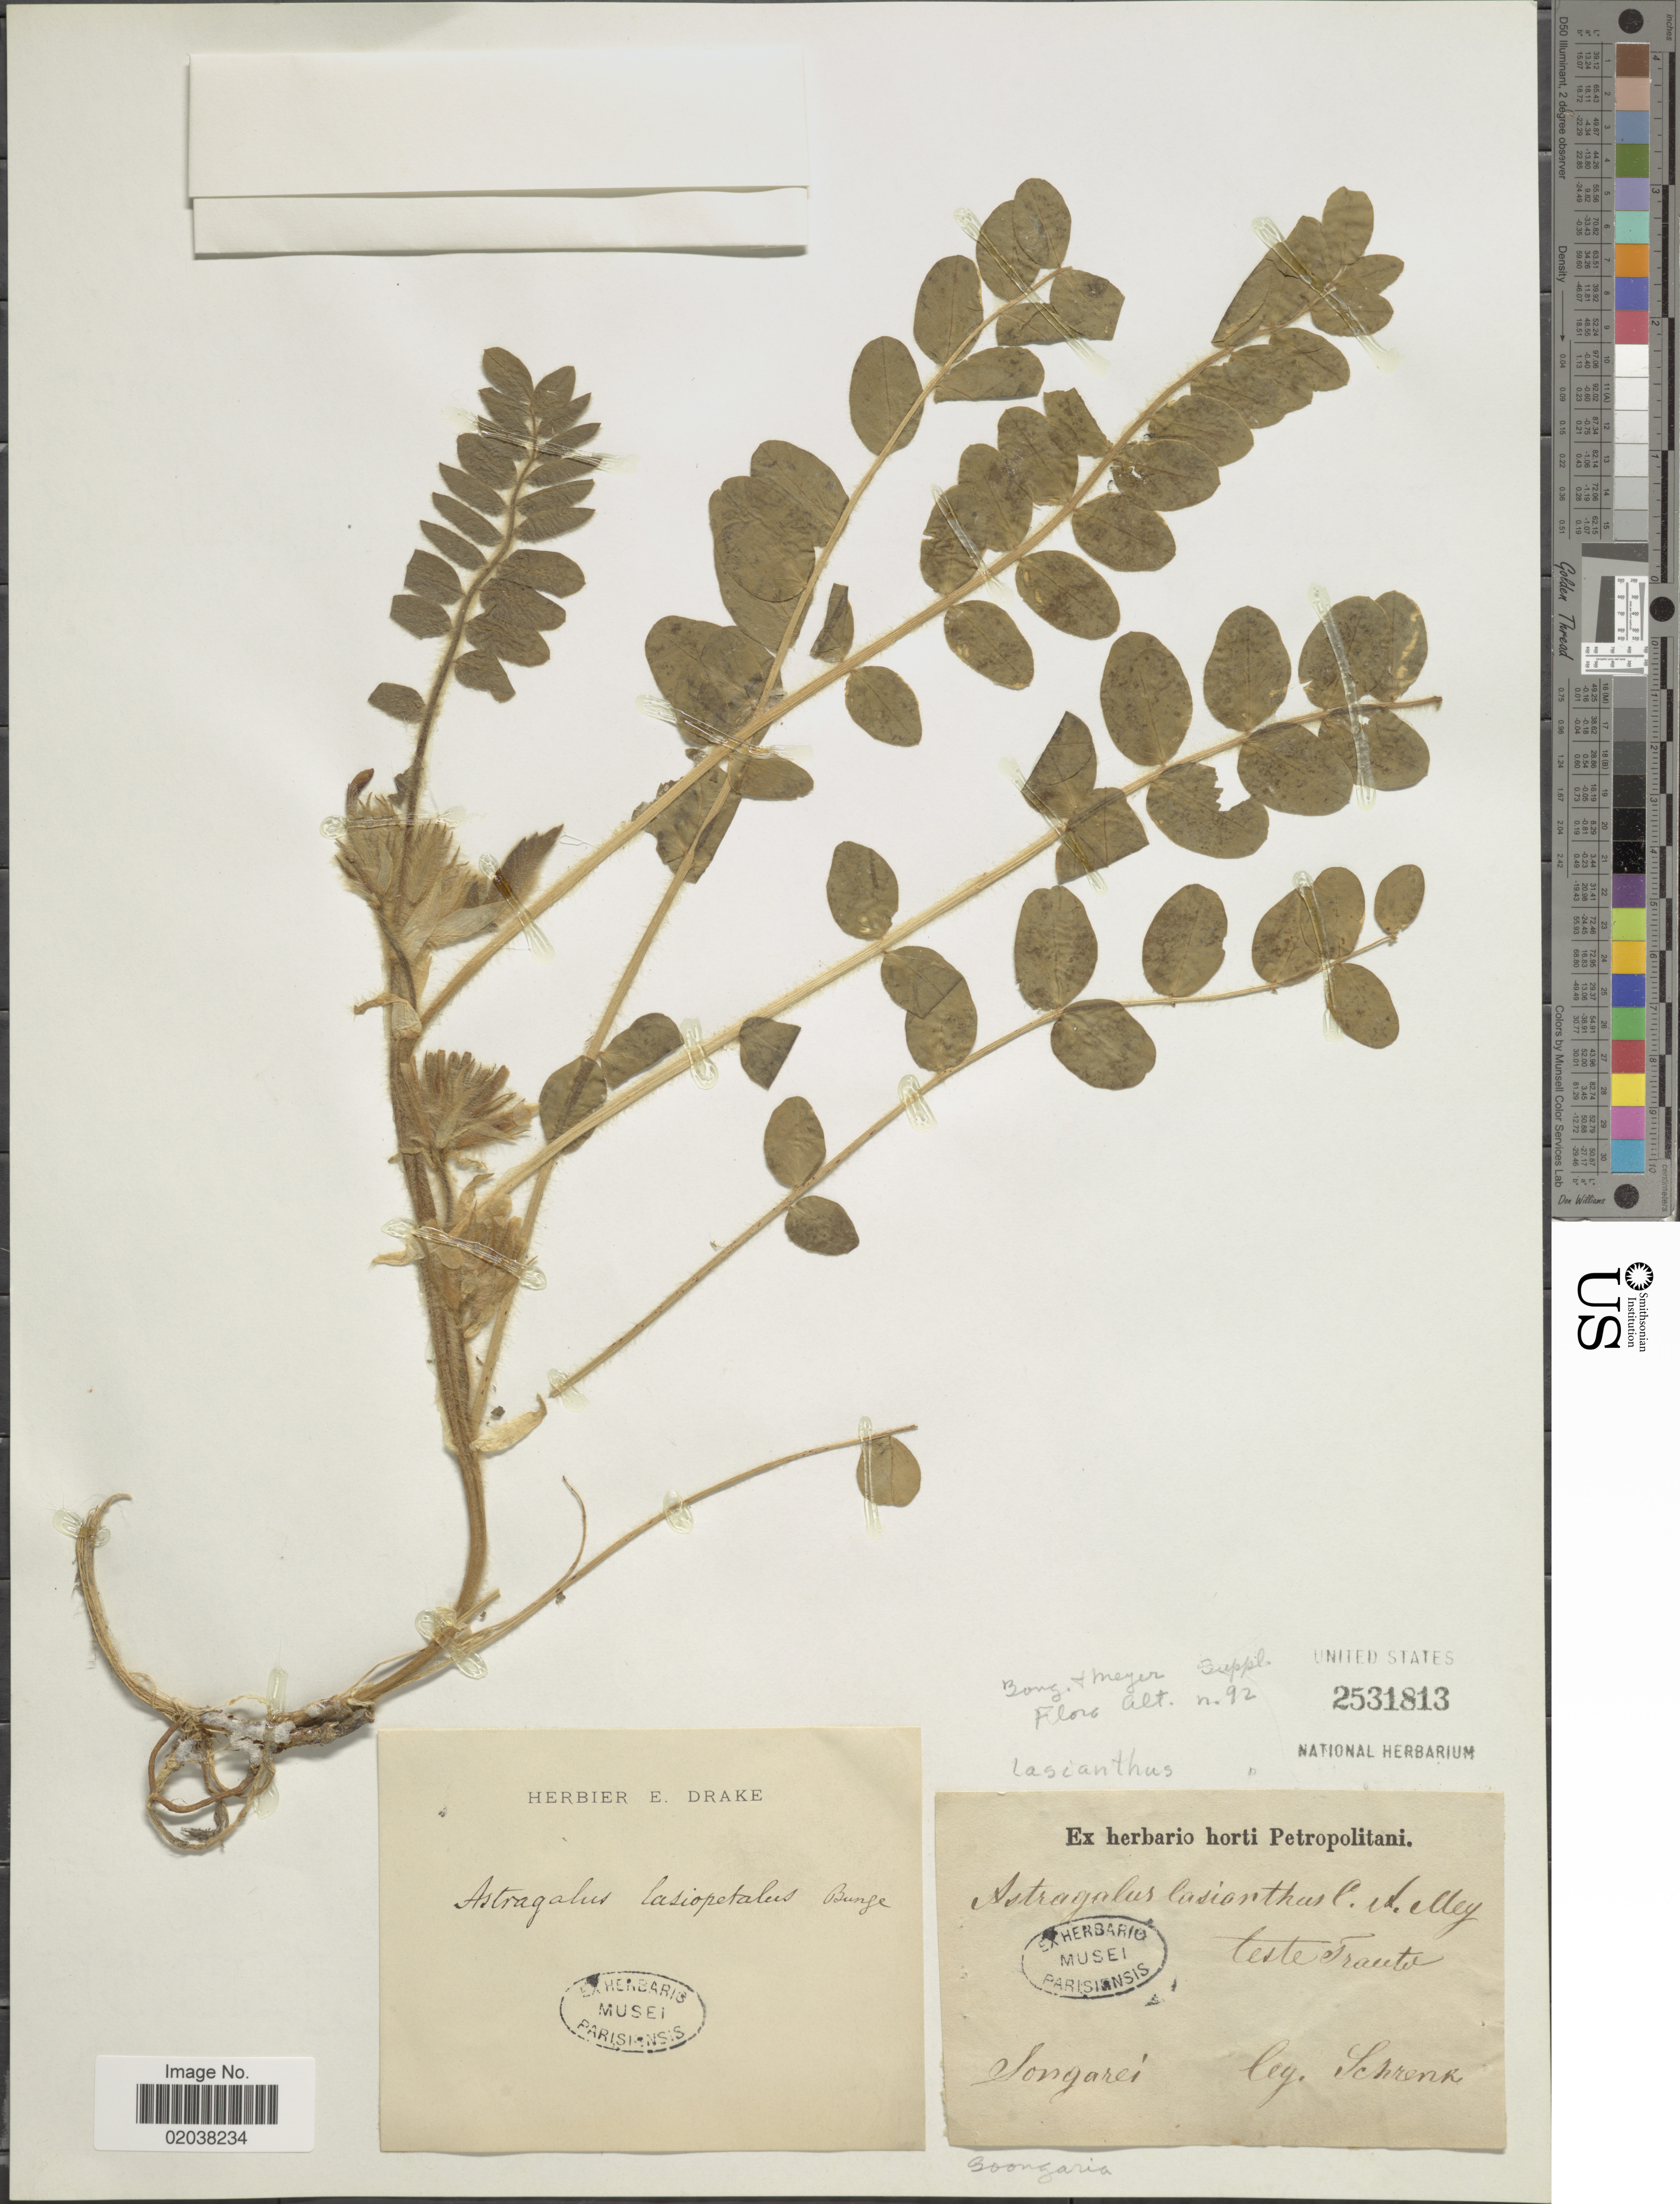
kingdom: Plantae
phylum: Tracheophyta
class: Magnoliopsida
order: Fabales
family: Fabaceae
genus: Astragalus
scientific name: Astragalus lasianthus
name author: C.A. Mey.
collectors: A.G. Schrenk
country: Kazakhstan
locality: Songarei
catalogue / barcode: US 2531813